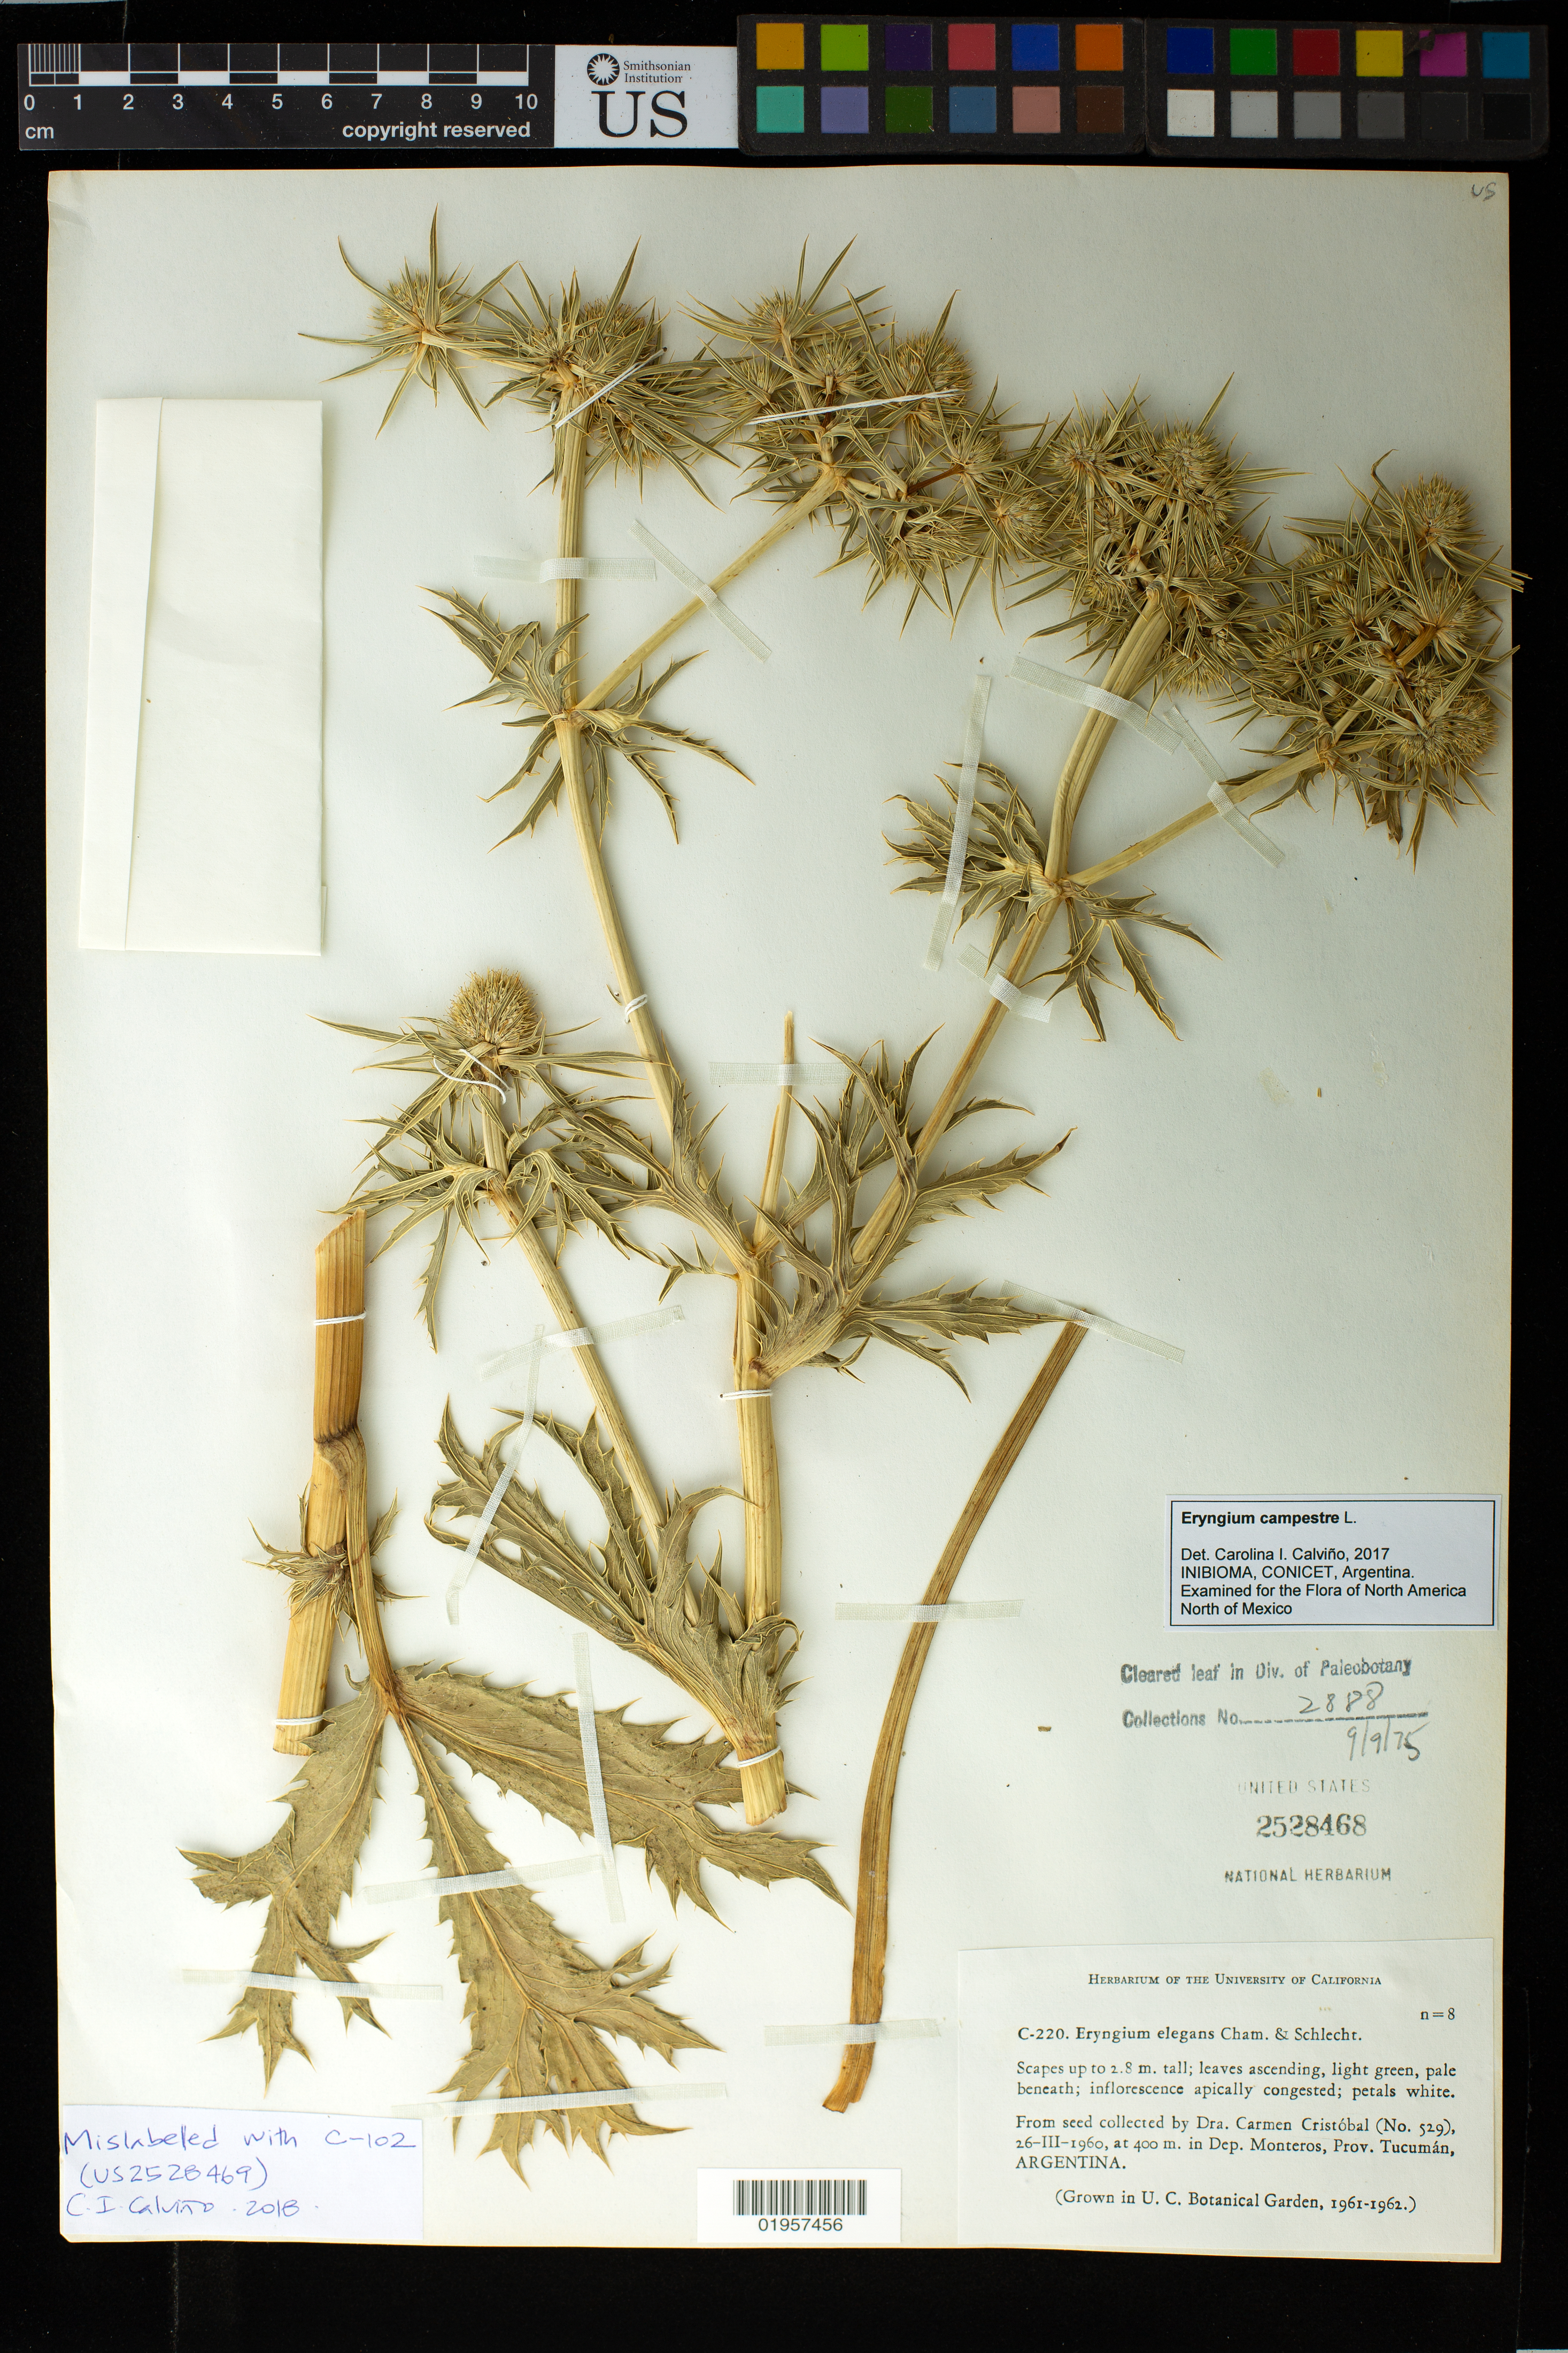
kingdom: Plantae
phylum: Tracheophyta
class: Magnoliopsida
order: Apiales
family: Apiaceae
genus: Eryngium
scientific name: Eryngium campestre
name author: L.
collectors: C. L. Cristóbal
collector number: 529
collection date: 1960-03-26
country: Argentina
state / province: Tucumán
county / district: Monteros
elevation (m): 400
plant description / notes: Grown in U. C. Botanical Garden, 1961-1962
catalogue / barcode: US 2528468